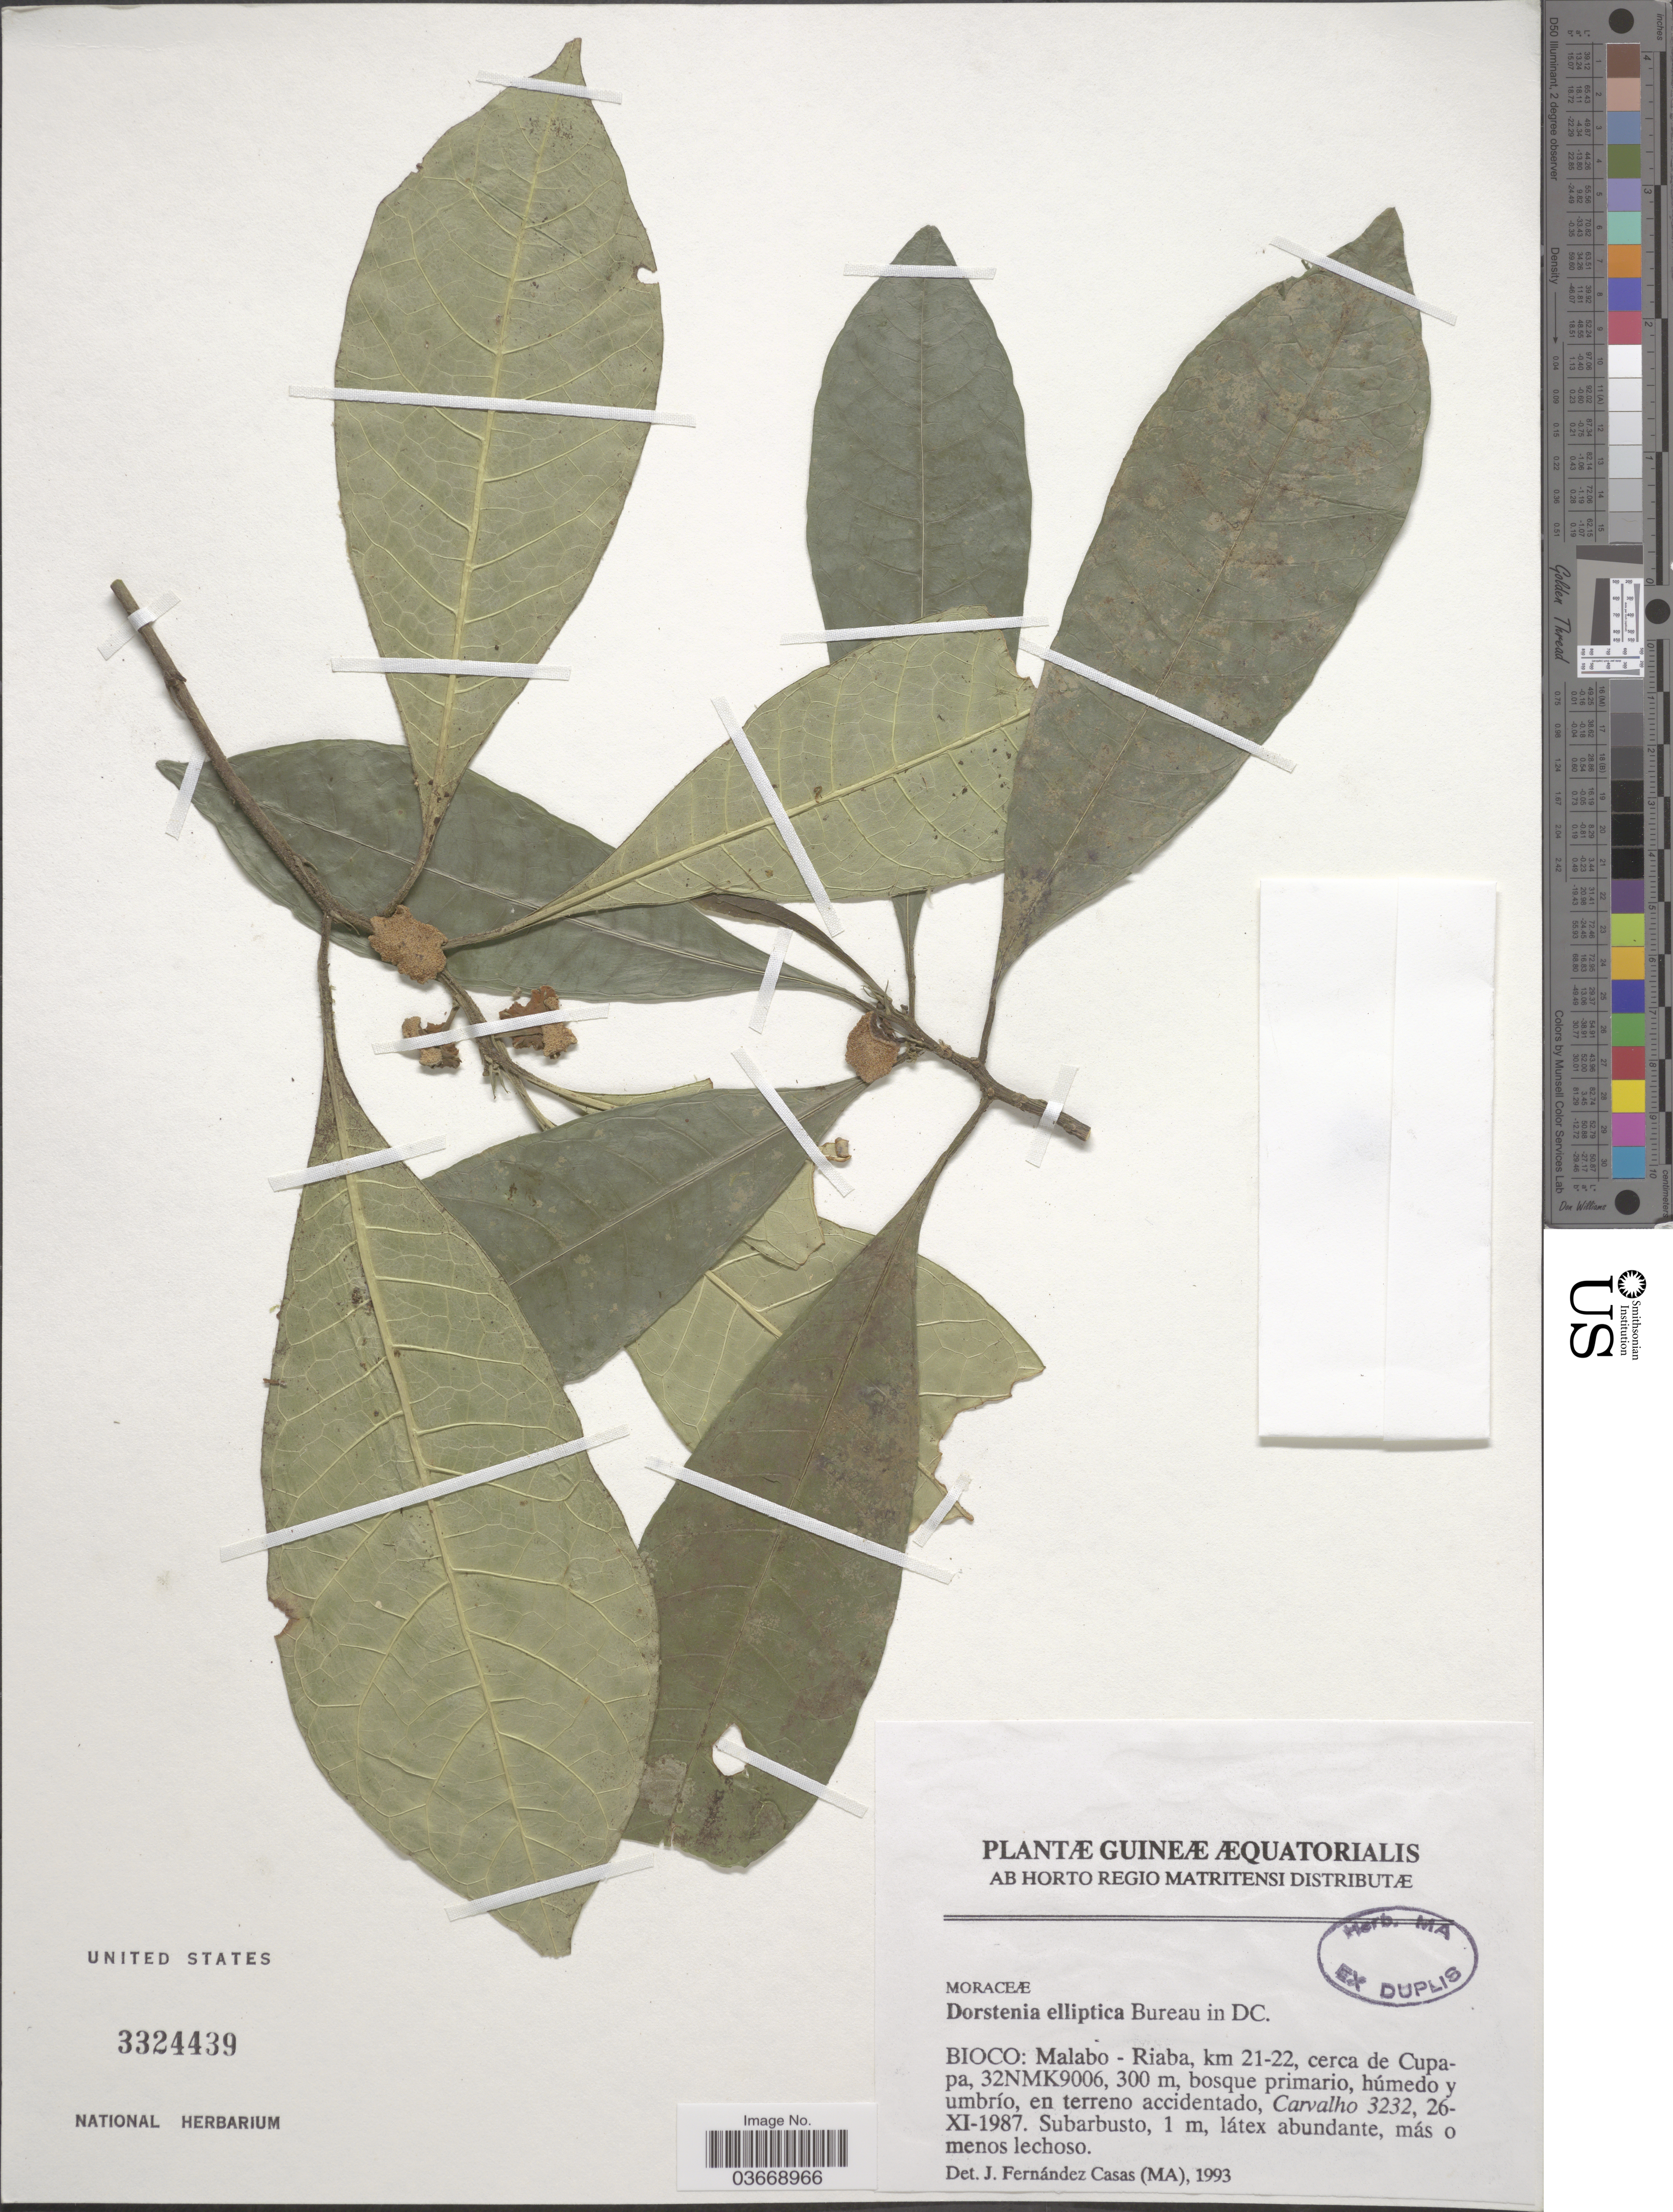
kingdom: Plantae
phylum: Tracheophyta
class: Magnoliopsida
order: Rosales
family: Moraceae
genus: Dorstenia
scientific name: Dorstenia elliptica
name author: Bureau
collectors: Carvalho, --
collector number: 3232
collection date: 1987-11-26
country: Equatorial Guinea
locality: Guineæ Æquatorialis. Bioco: Malabo - Riaba, km 21-22, cerca de Cupapa, 32NMK9006.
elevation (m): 300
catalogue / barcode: US 3324439